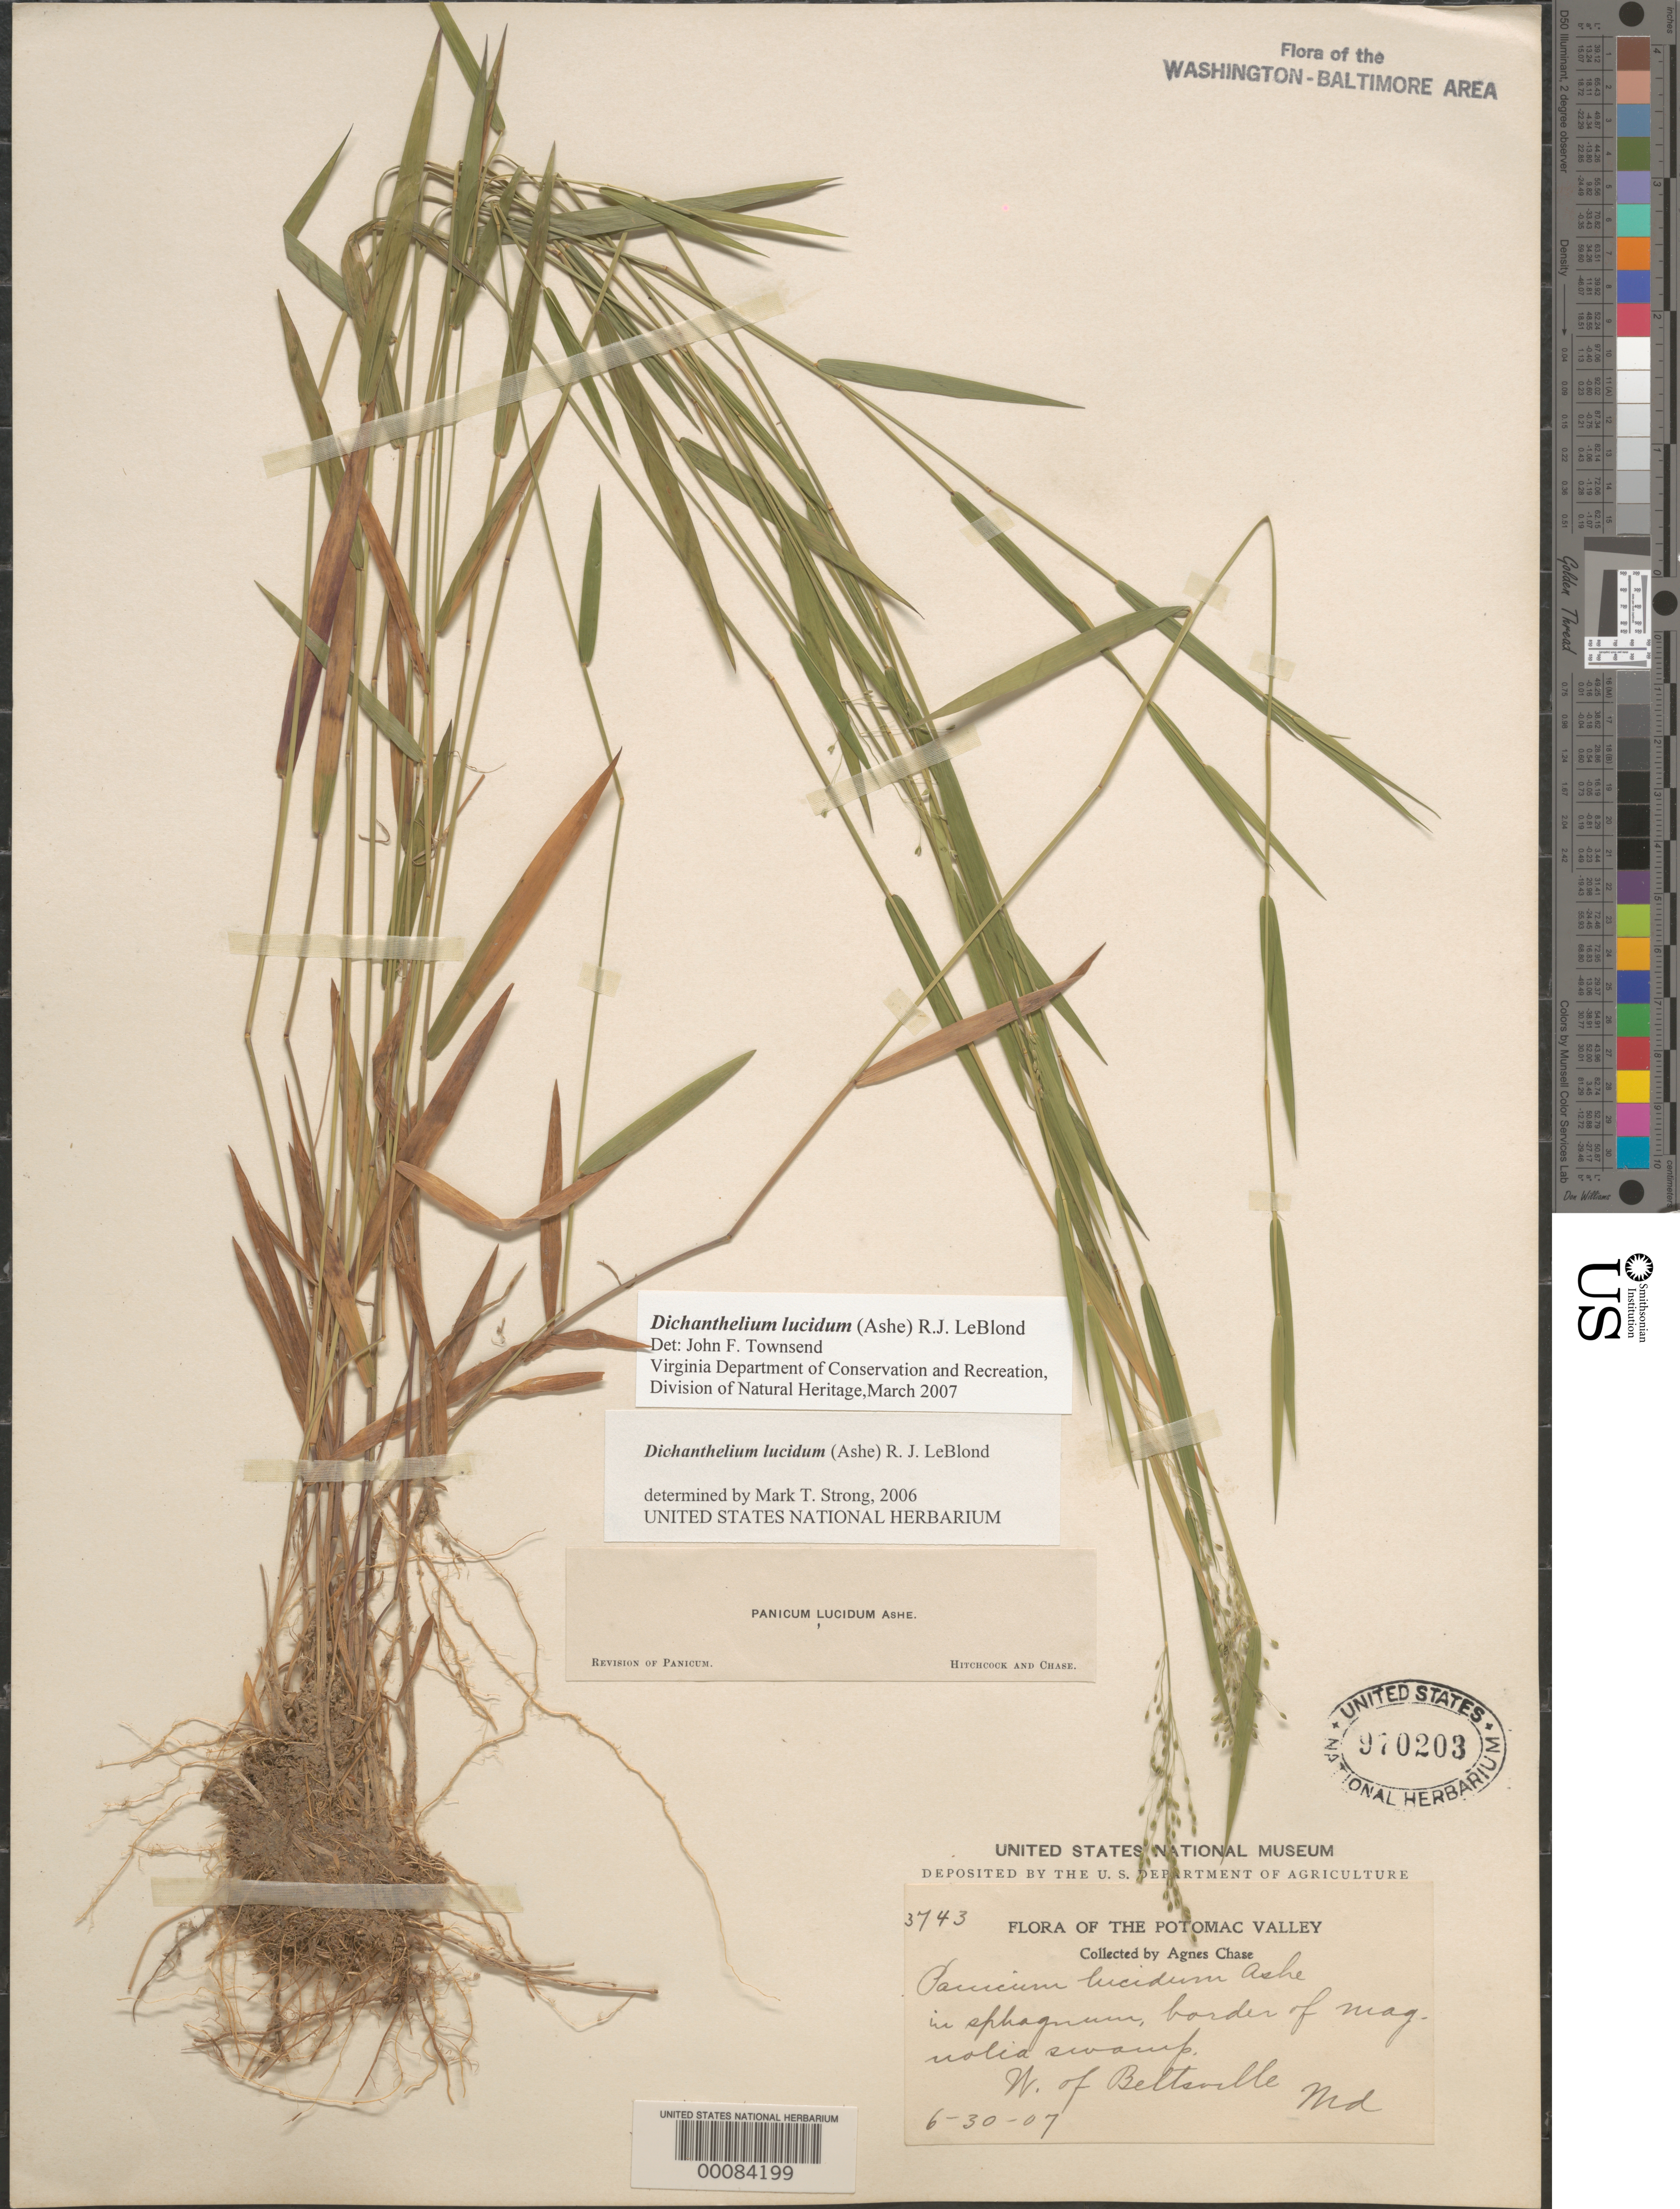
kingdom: Plantae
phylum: Tracheophyta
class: Liliopsida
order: Poales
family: Poaceae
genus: Dichanthelium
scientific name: Dichanthelium dichotomum var. dichotomum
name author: (L.) Gould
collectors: A. Chase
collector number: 3743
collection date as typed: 30 Jun 1907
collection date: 1907-06-30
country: United States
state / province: Maryland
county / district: Prince George's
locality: W of Beltsville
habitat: Border of swamp, sphagnum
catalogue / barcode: US 970203